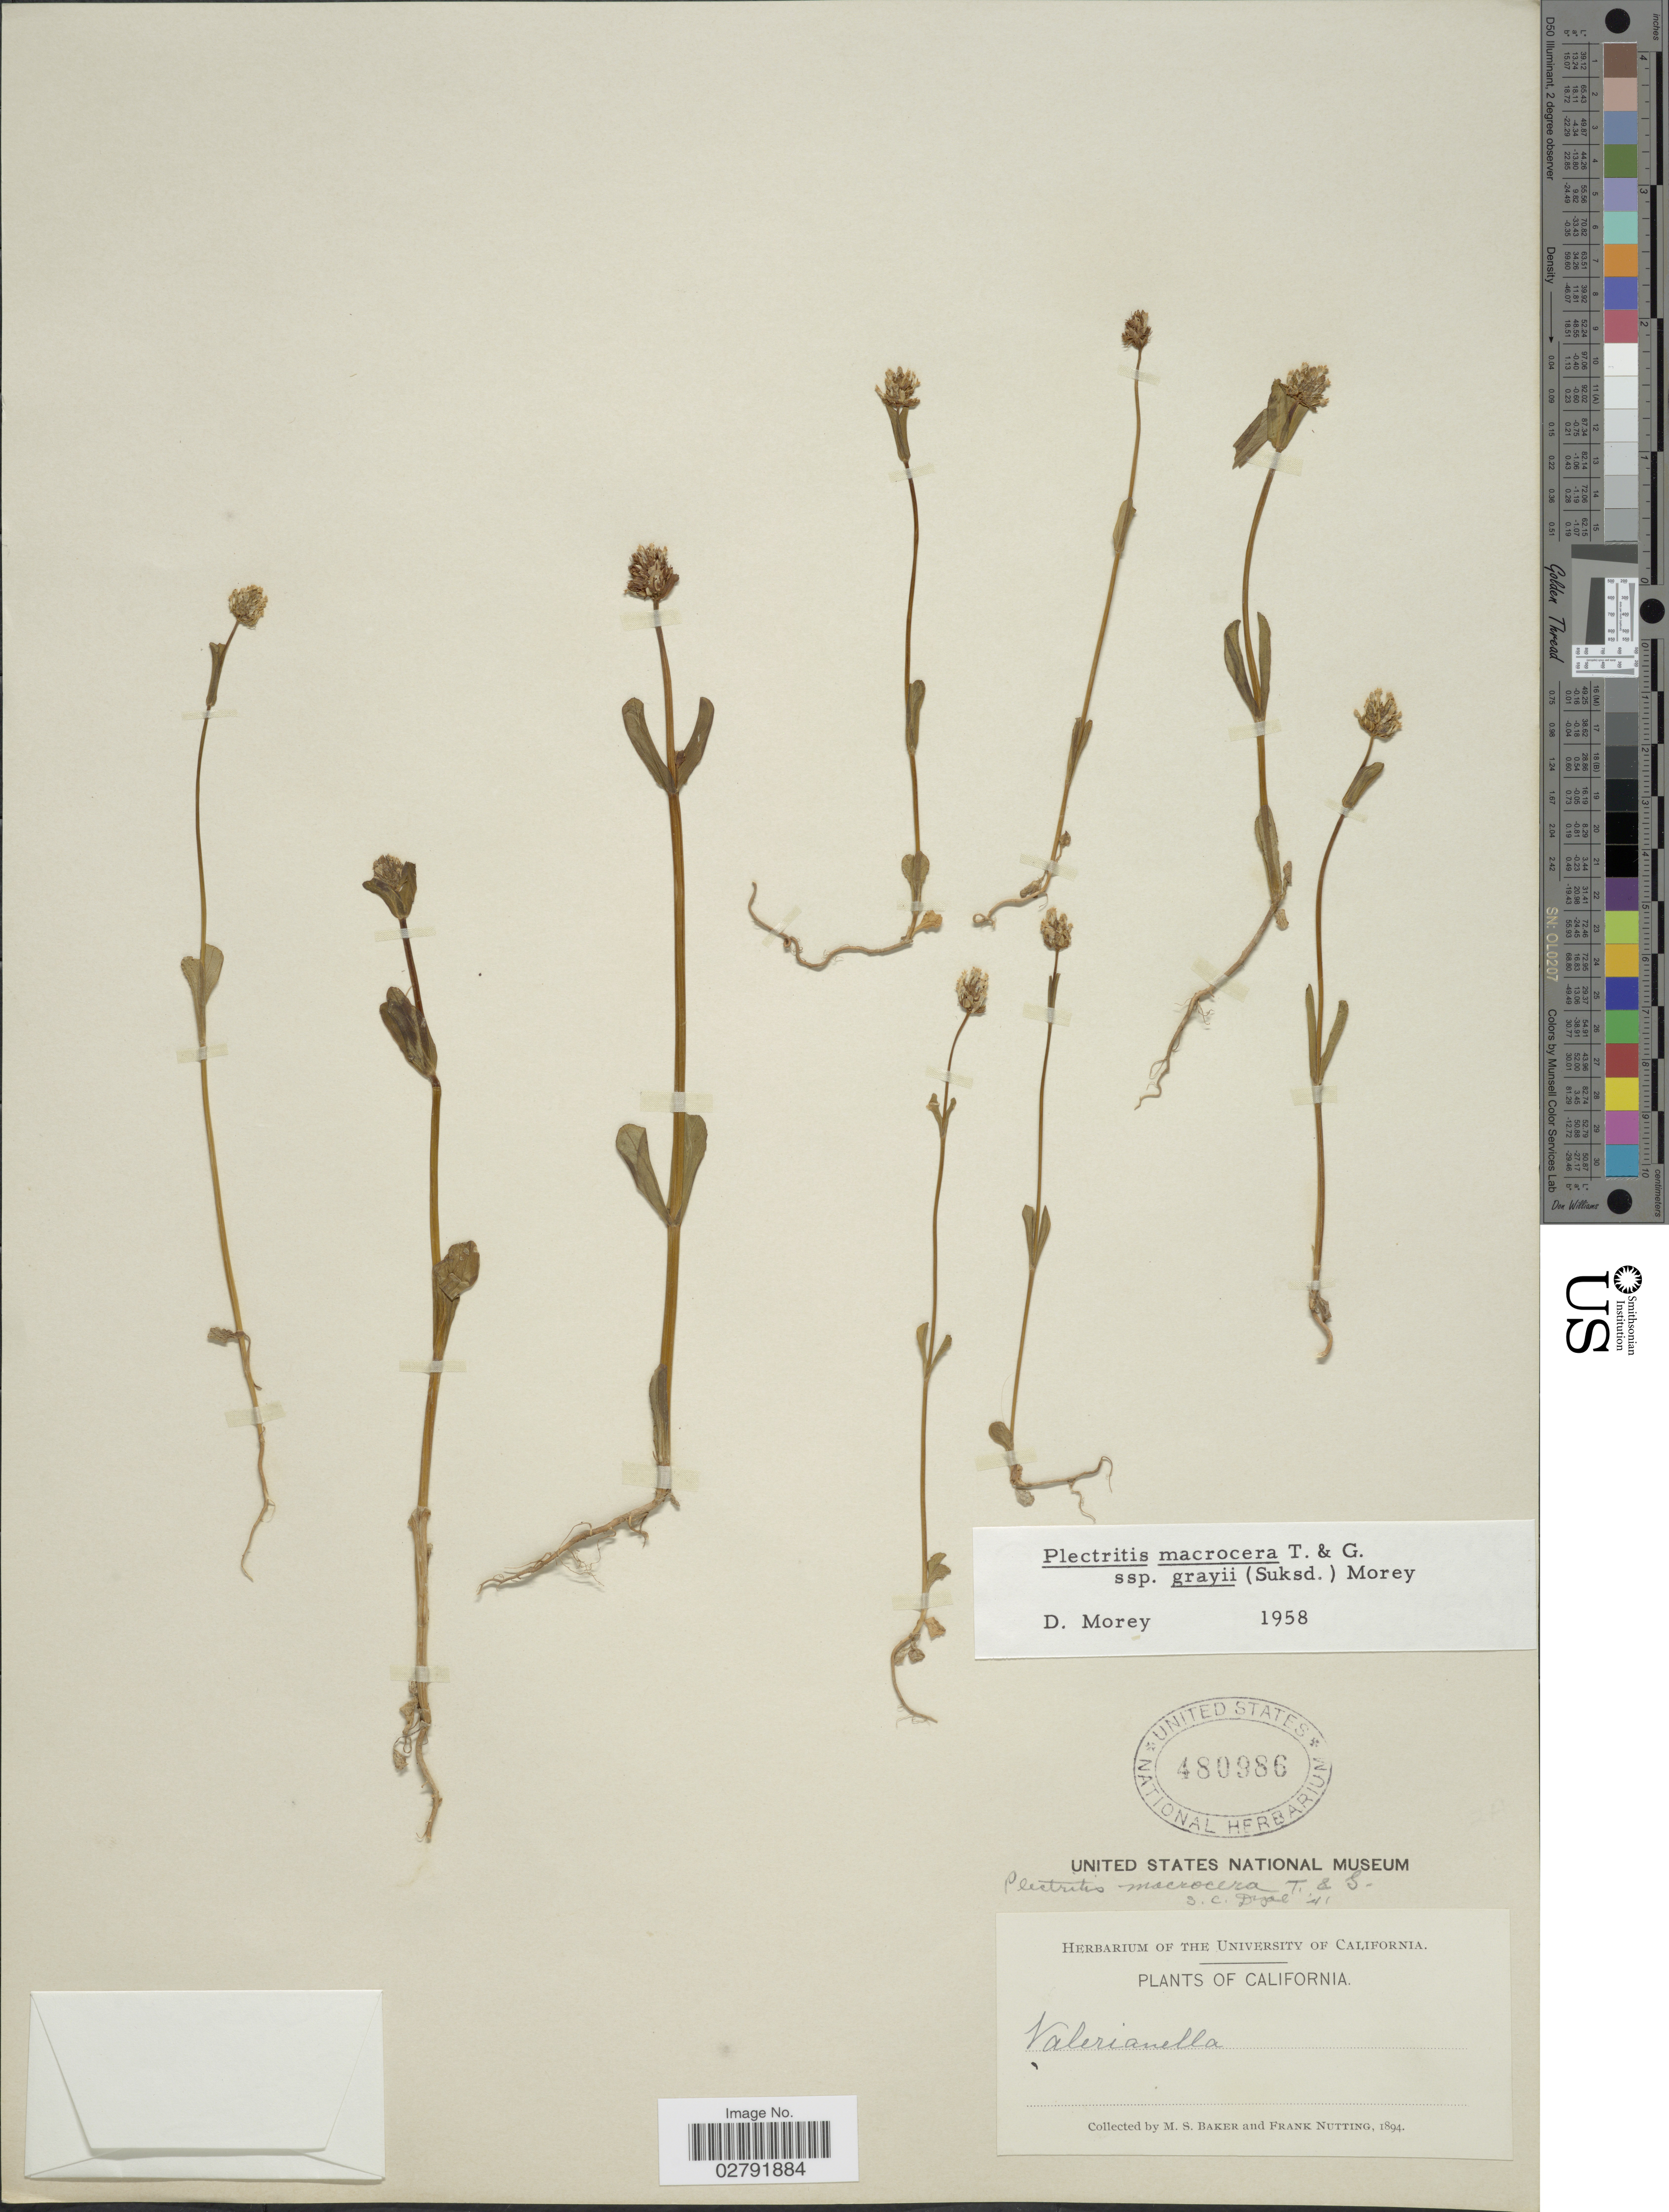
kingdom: Plantae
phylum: Tracheophyta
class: Magnoliopsida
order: Dipsacales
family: Caprifoliaceae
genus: Plectritis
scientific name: Plectritis macrocera subsp. grayi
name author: (Suksd.) Morey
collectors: M. S. Baker & F. Nutting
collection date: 1894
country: United States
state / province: California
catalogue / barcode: US 480986